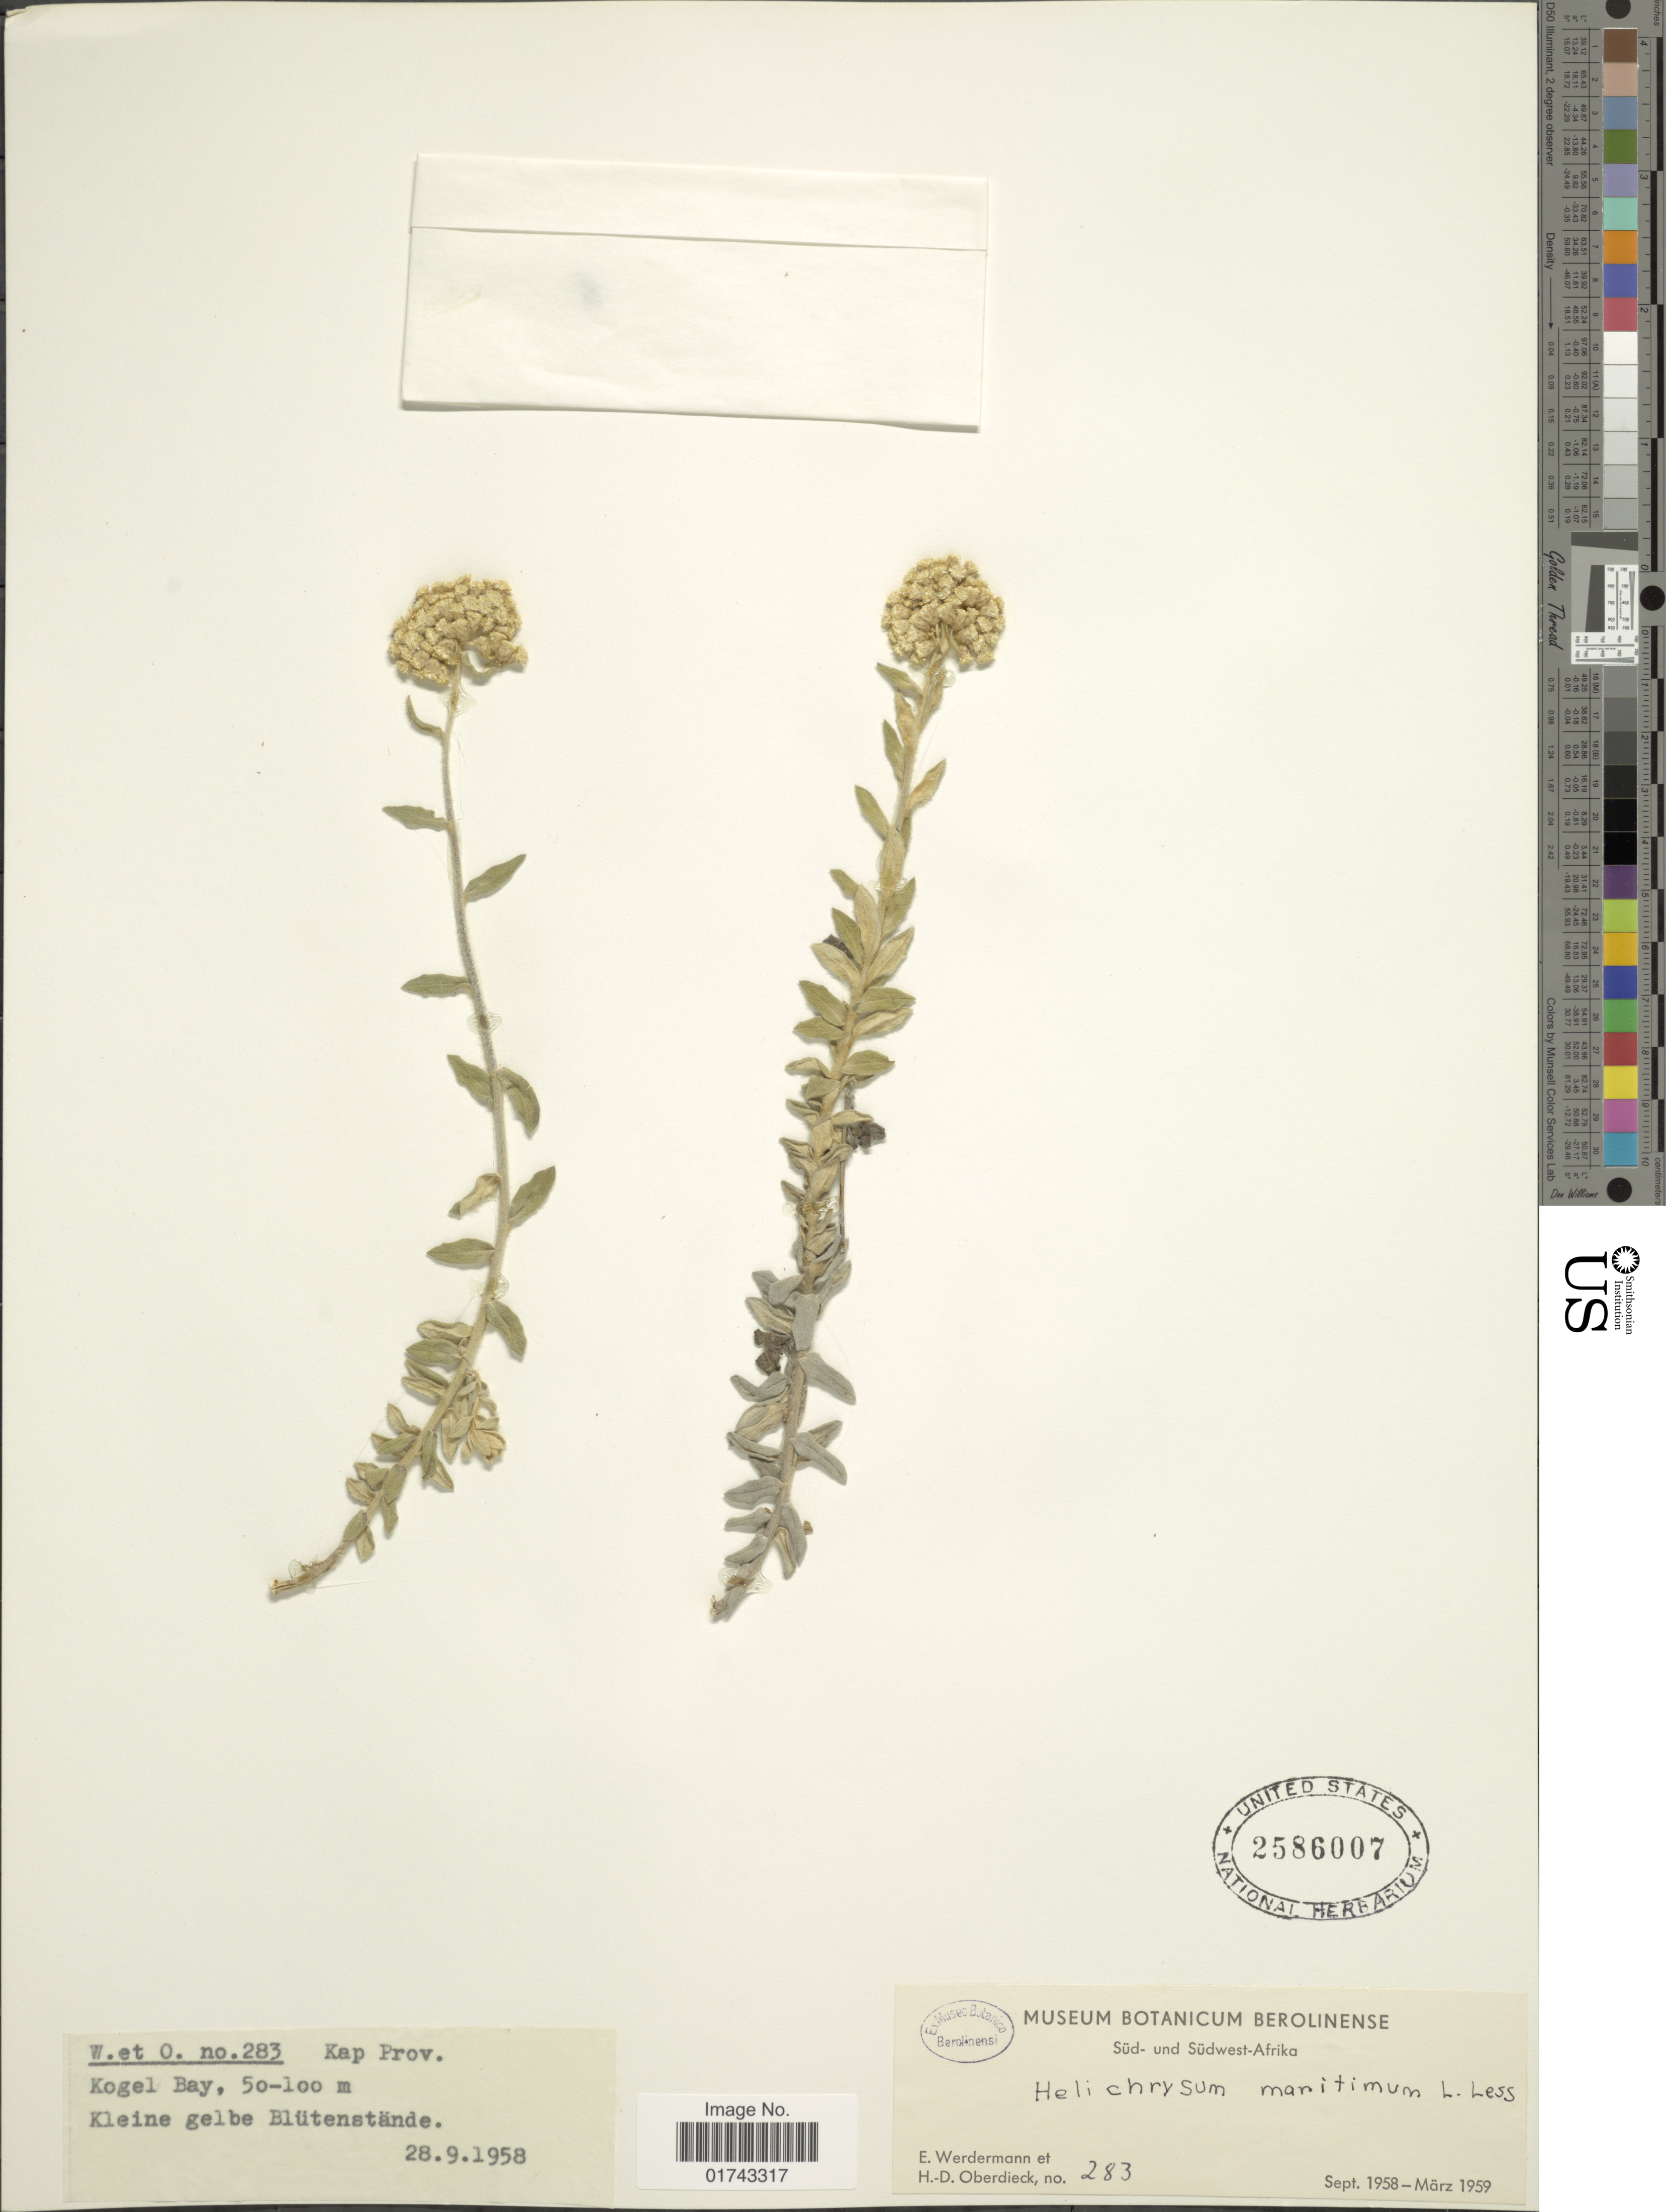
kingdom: Plantae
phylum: Tracheophyta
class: Magnoliopsida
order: Asterales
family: Asteraceae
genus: Helichrysum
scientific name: Helichrysum maritimun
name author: (L.) D. Don ex G. Don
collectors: E. Werdermann & H. Oberdieck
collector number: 283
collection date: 1958-09-28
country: South Africa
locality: Kap Prov. Kogel Bay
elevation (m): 50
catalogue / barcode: US 2586007